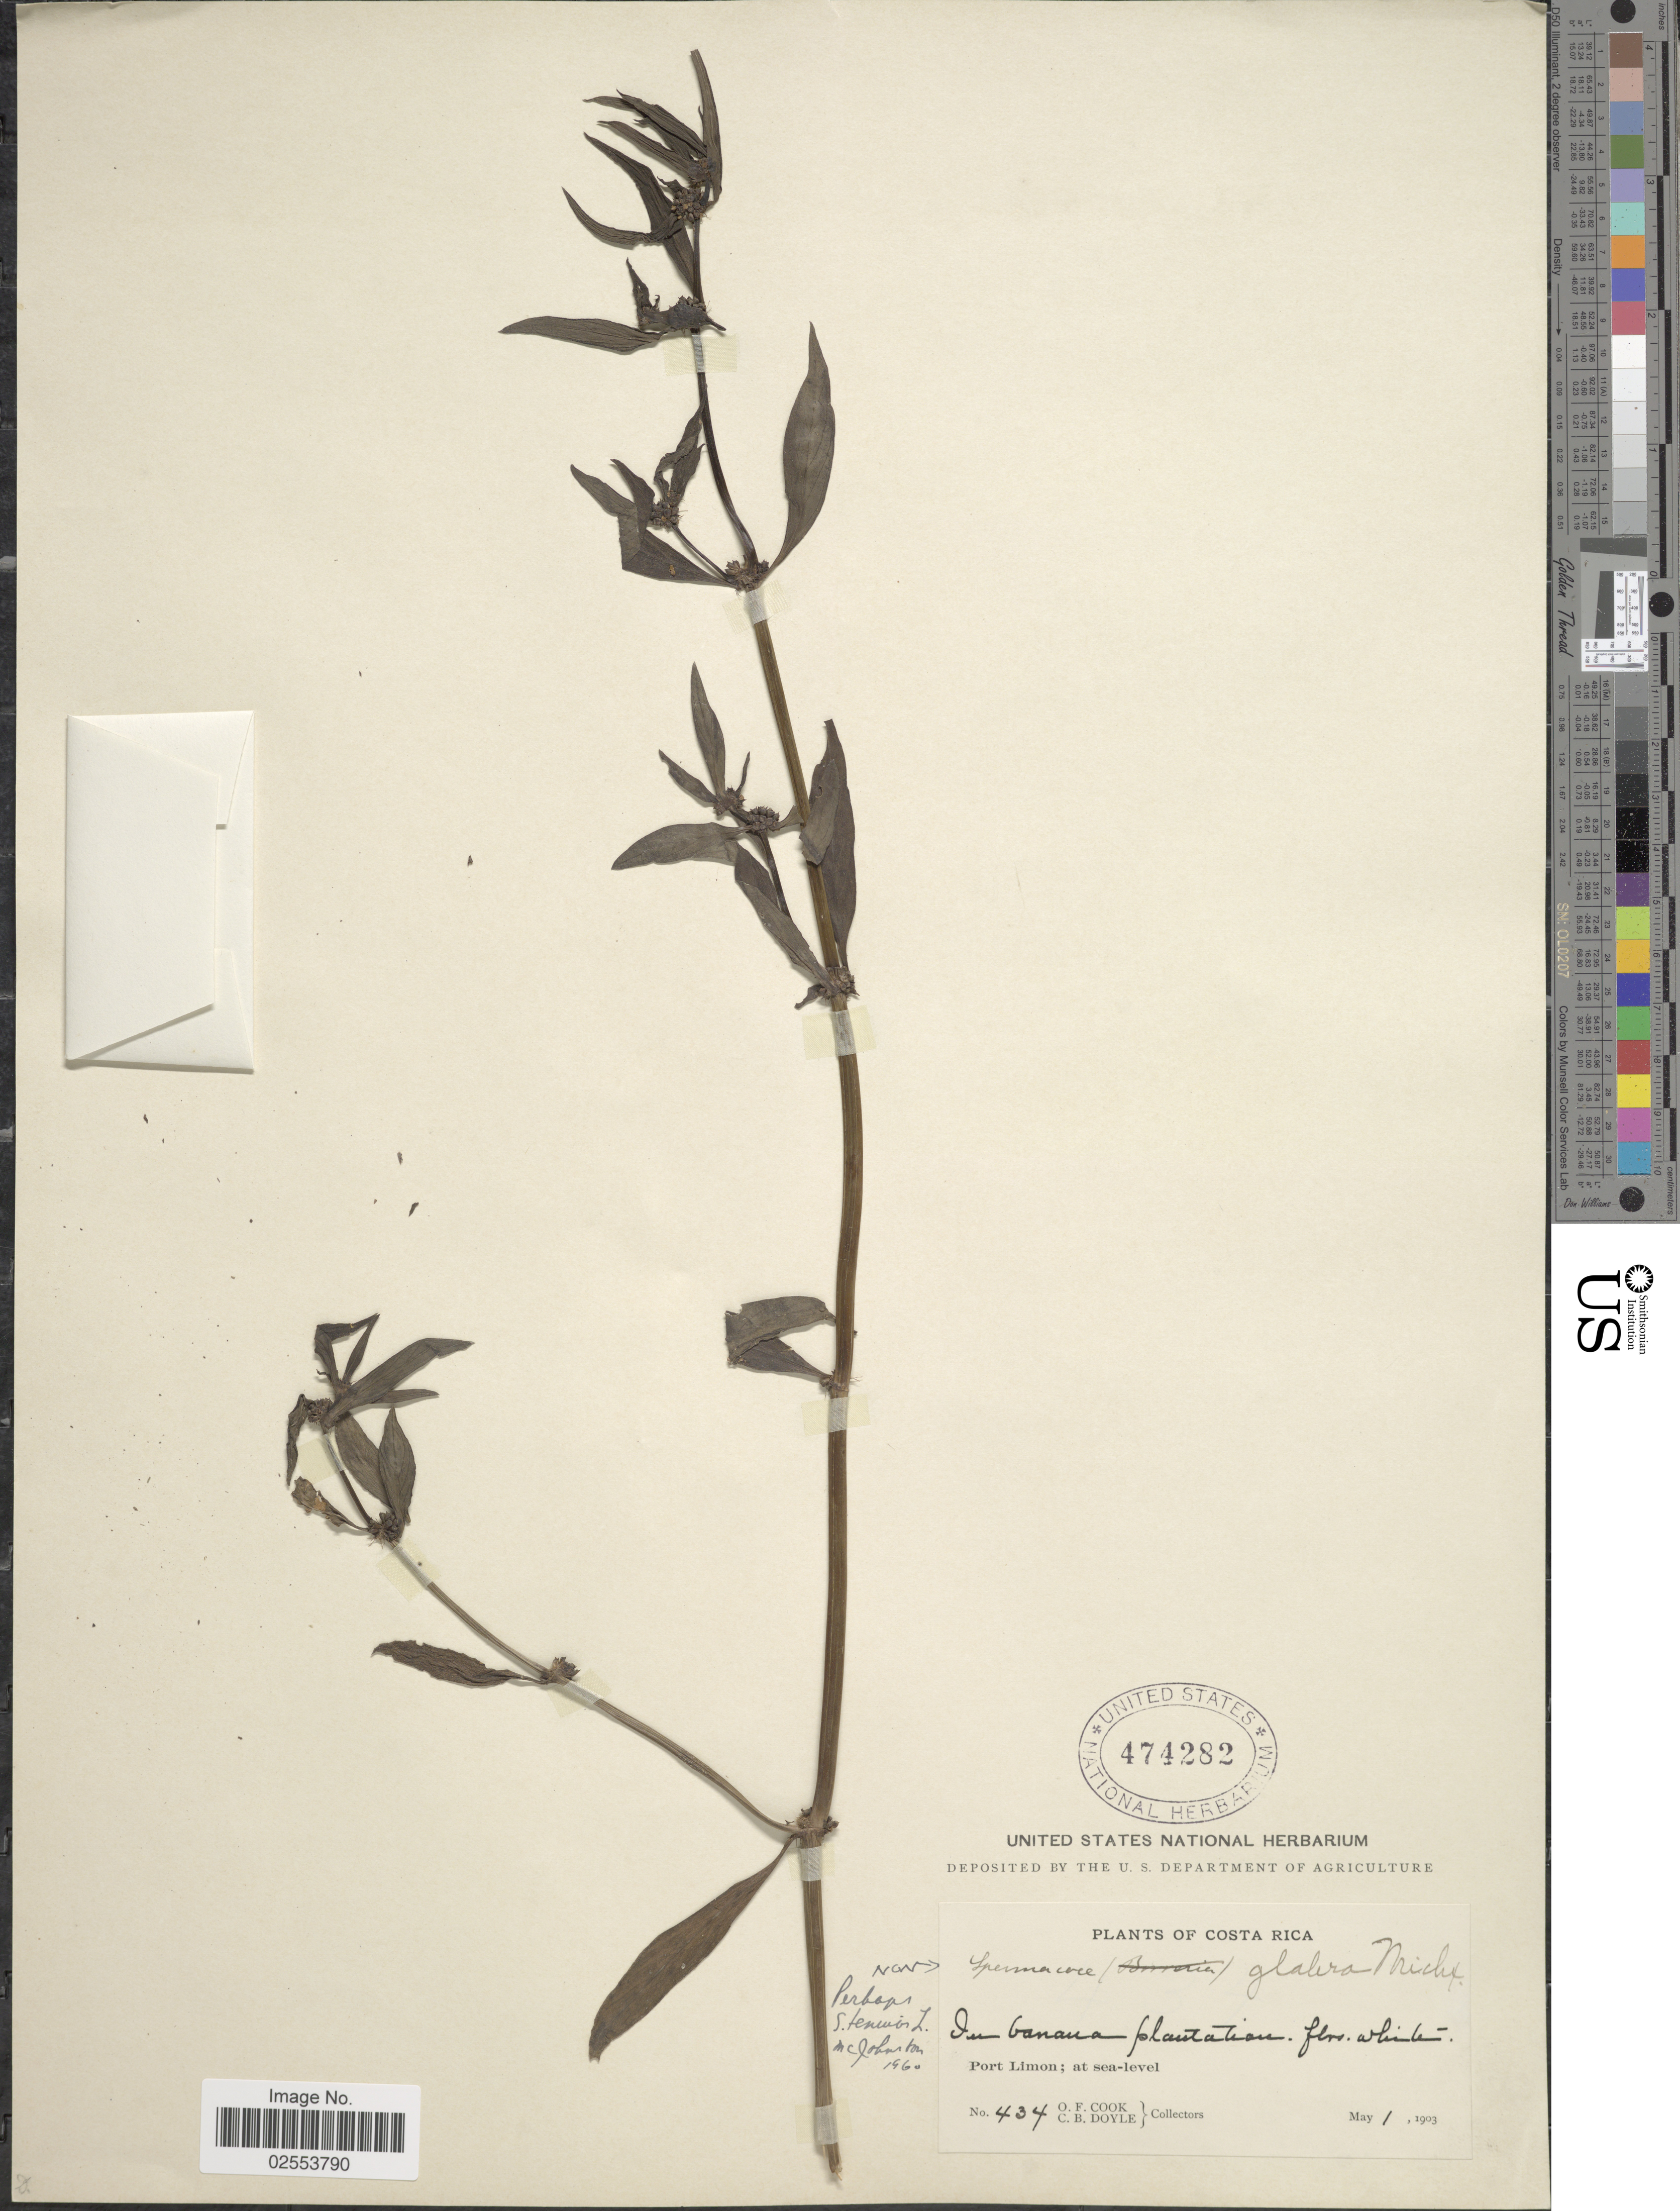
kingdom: Plantae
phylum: Tracheophyta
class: Magnoliopsida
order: Gentianales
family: Rubiaceae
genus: Spermacoce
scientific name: Spermacoce tenuior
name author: L.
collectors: O. F. Cook & C. Doyle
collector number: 434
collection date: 1903-05-01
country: Costa Rica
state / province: Limón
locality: In banana plantation, Port Limon.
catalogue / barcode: US 474282